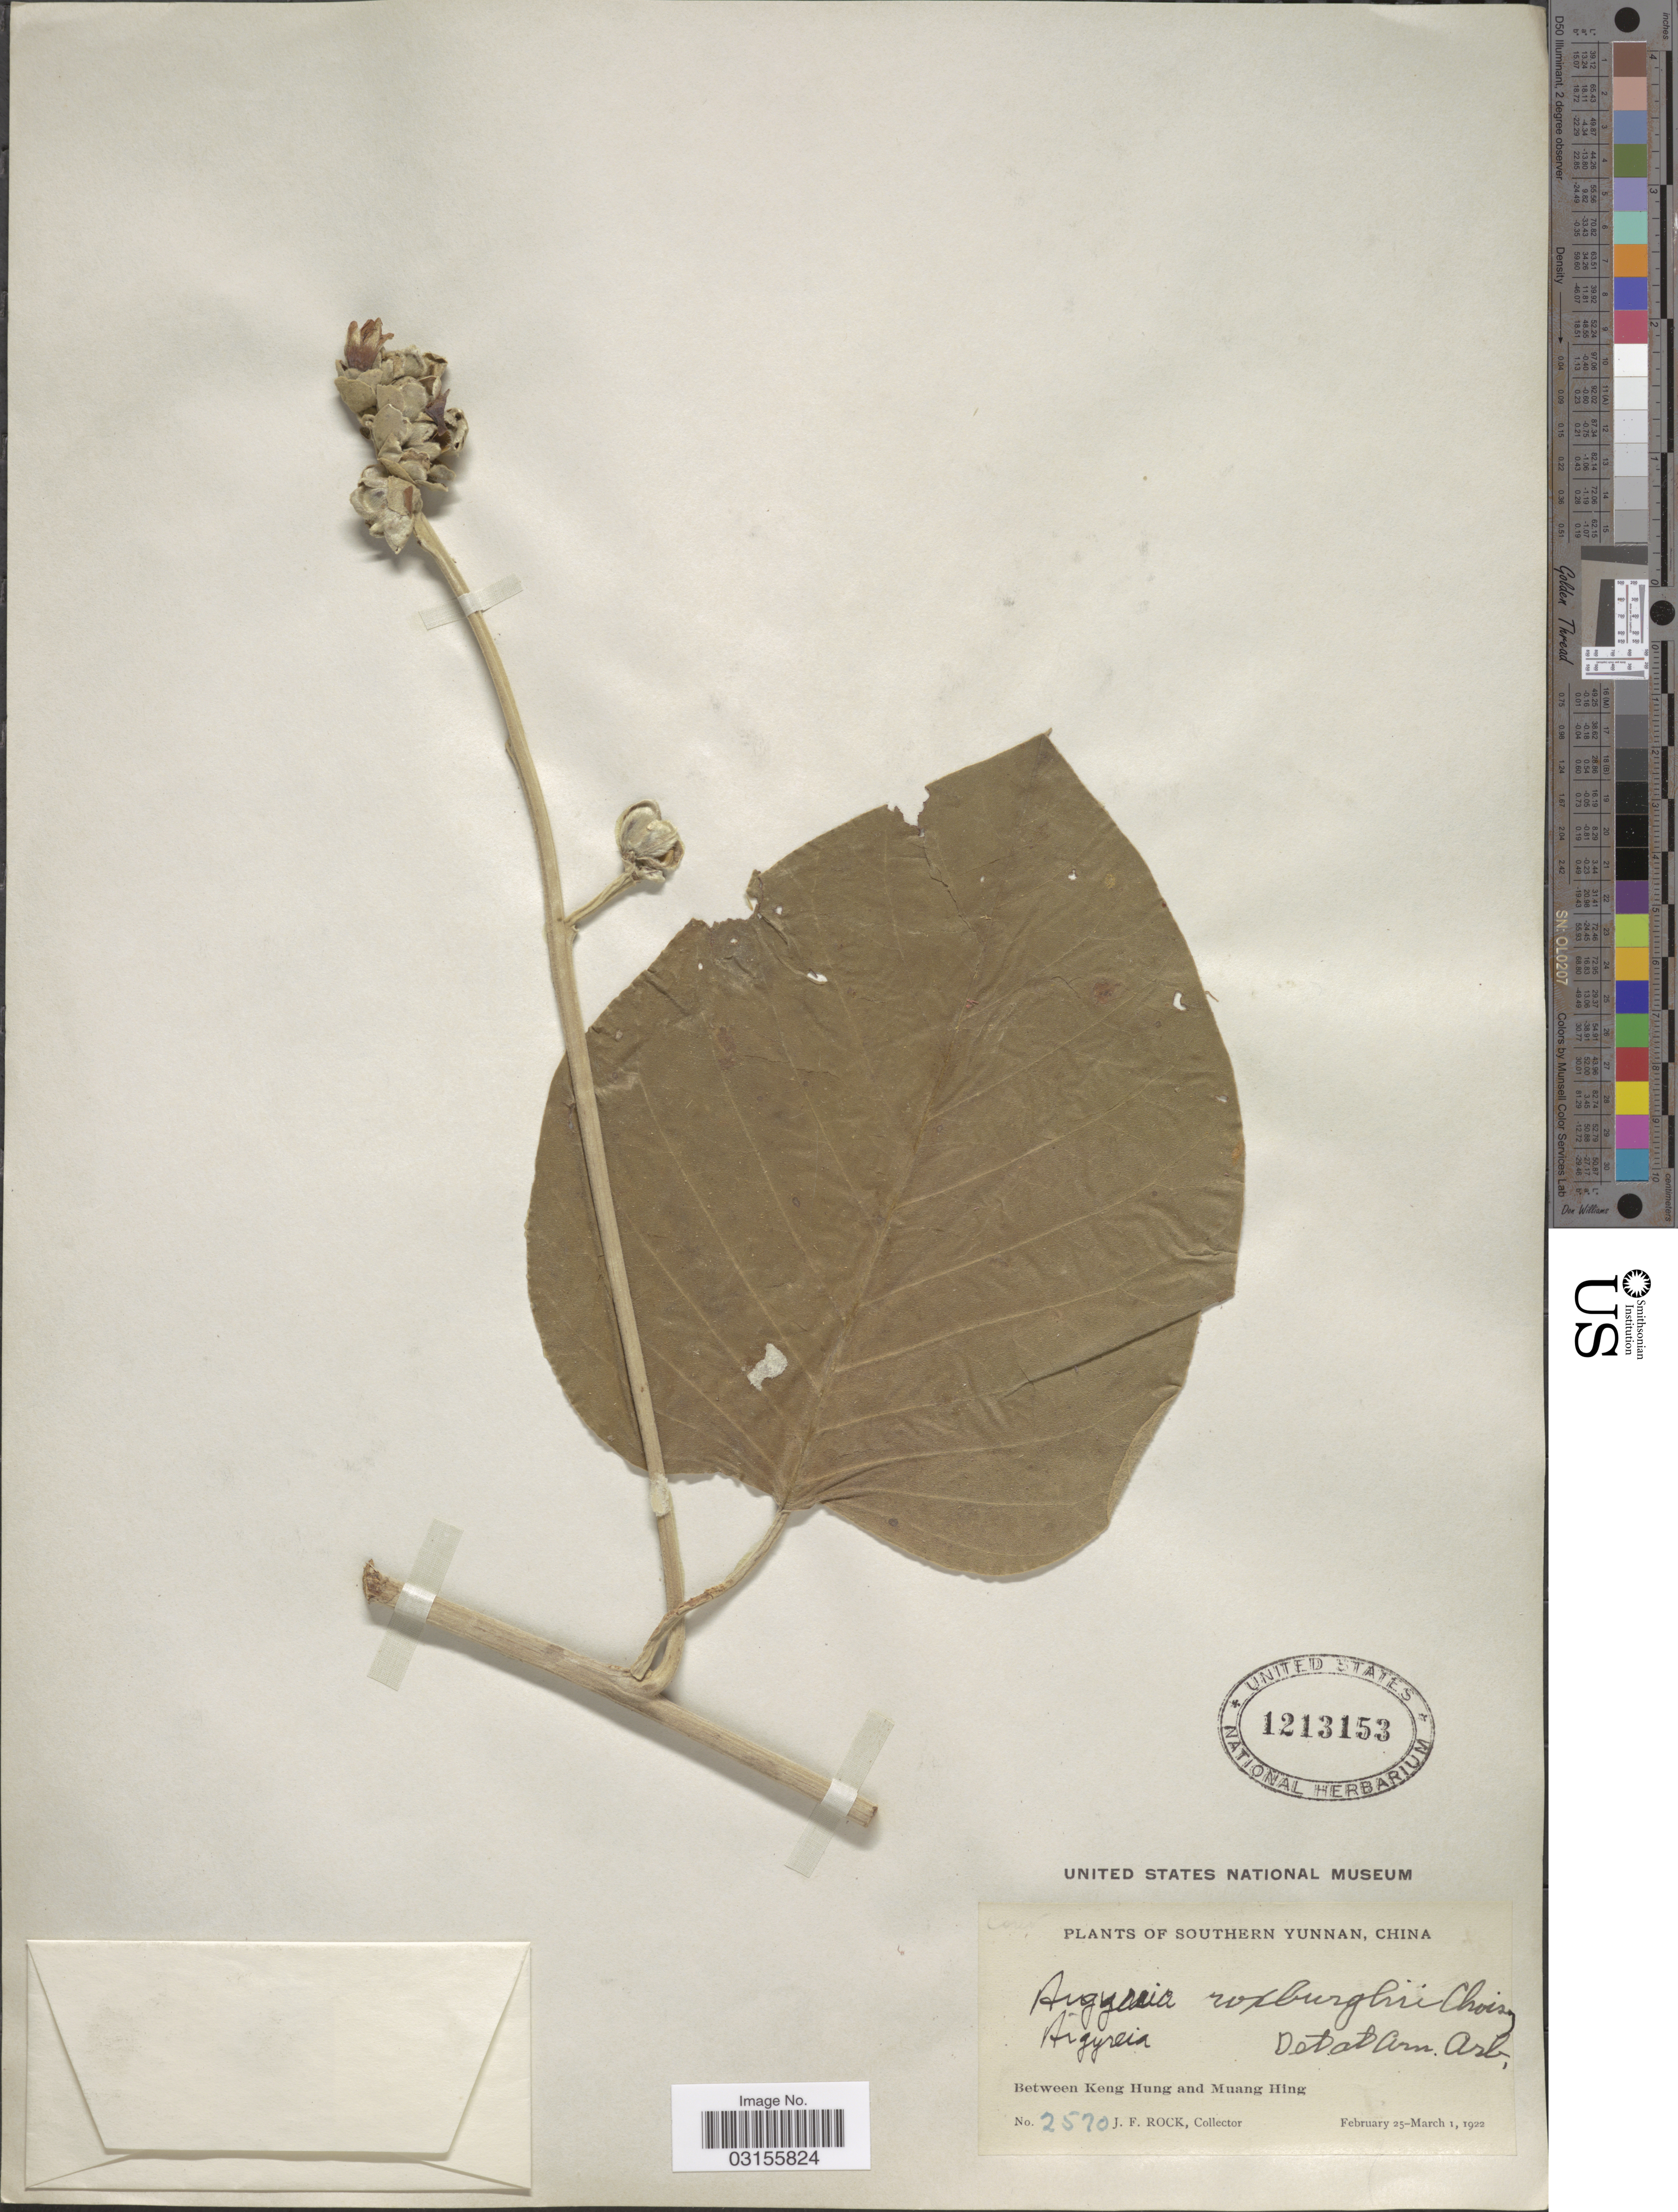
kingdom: Plantae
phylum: Tracheophyta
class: Magnoliopsida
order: Solanales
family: Convolvulaceae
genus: Argyreia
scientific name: Argyreia roxburghii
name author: (Wall.) Arn. ex Choisy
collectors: J. Rock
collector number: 2570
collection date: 1922-02-25/1922-03-01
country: China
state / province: Yunnan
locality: Southern Yunnan. Between Keng Hung and Muang Hing.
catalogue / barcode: US 1213153